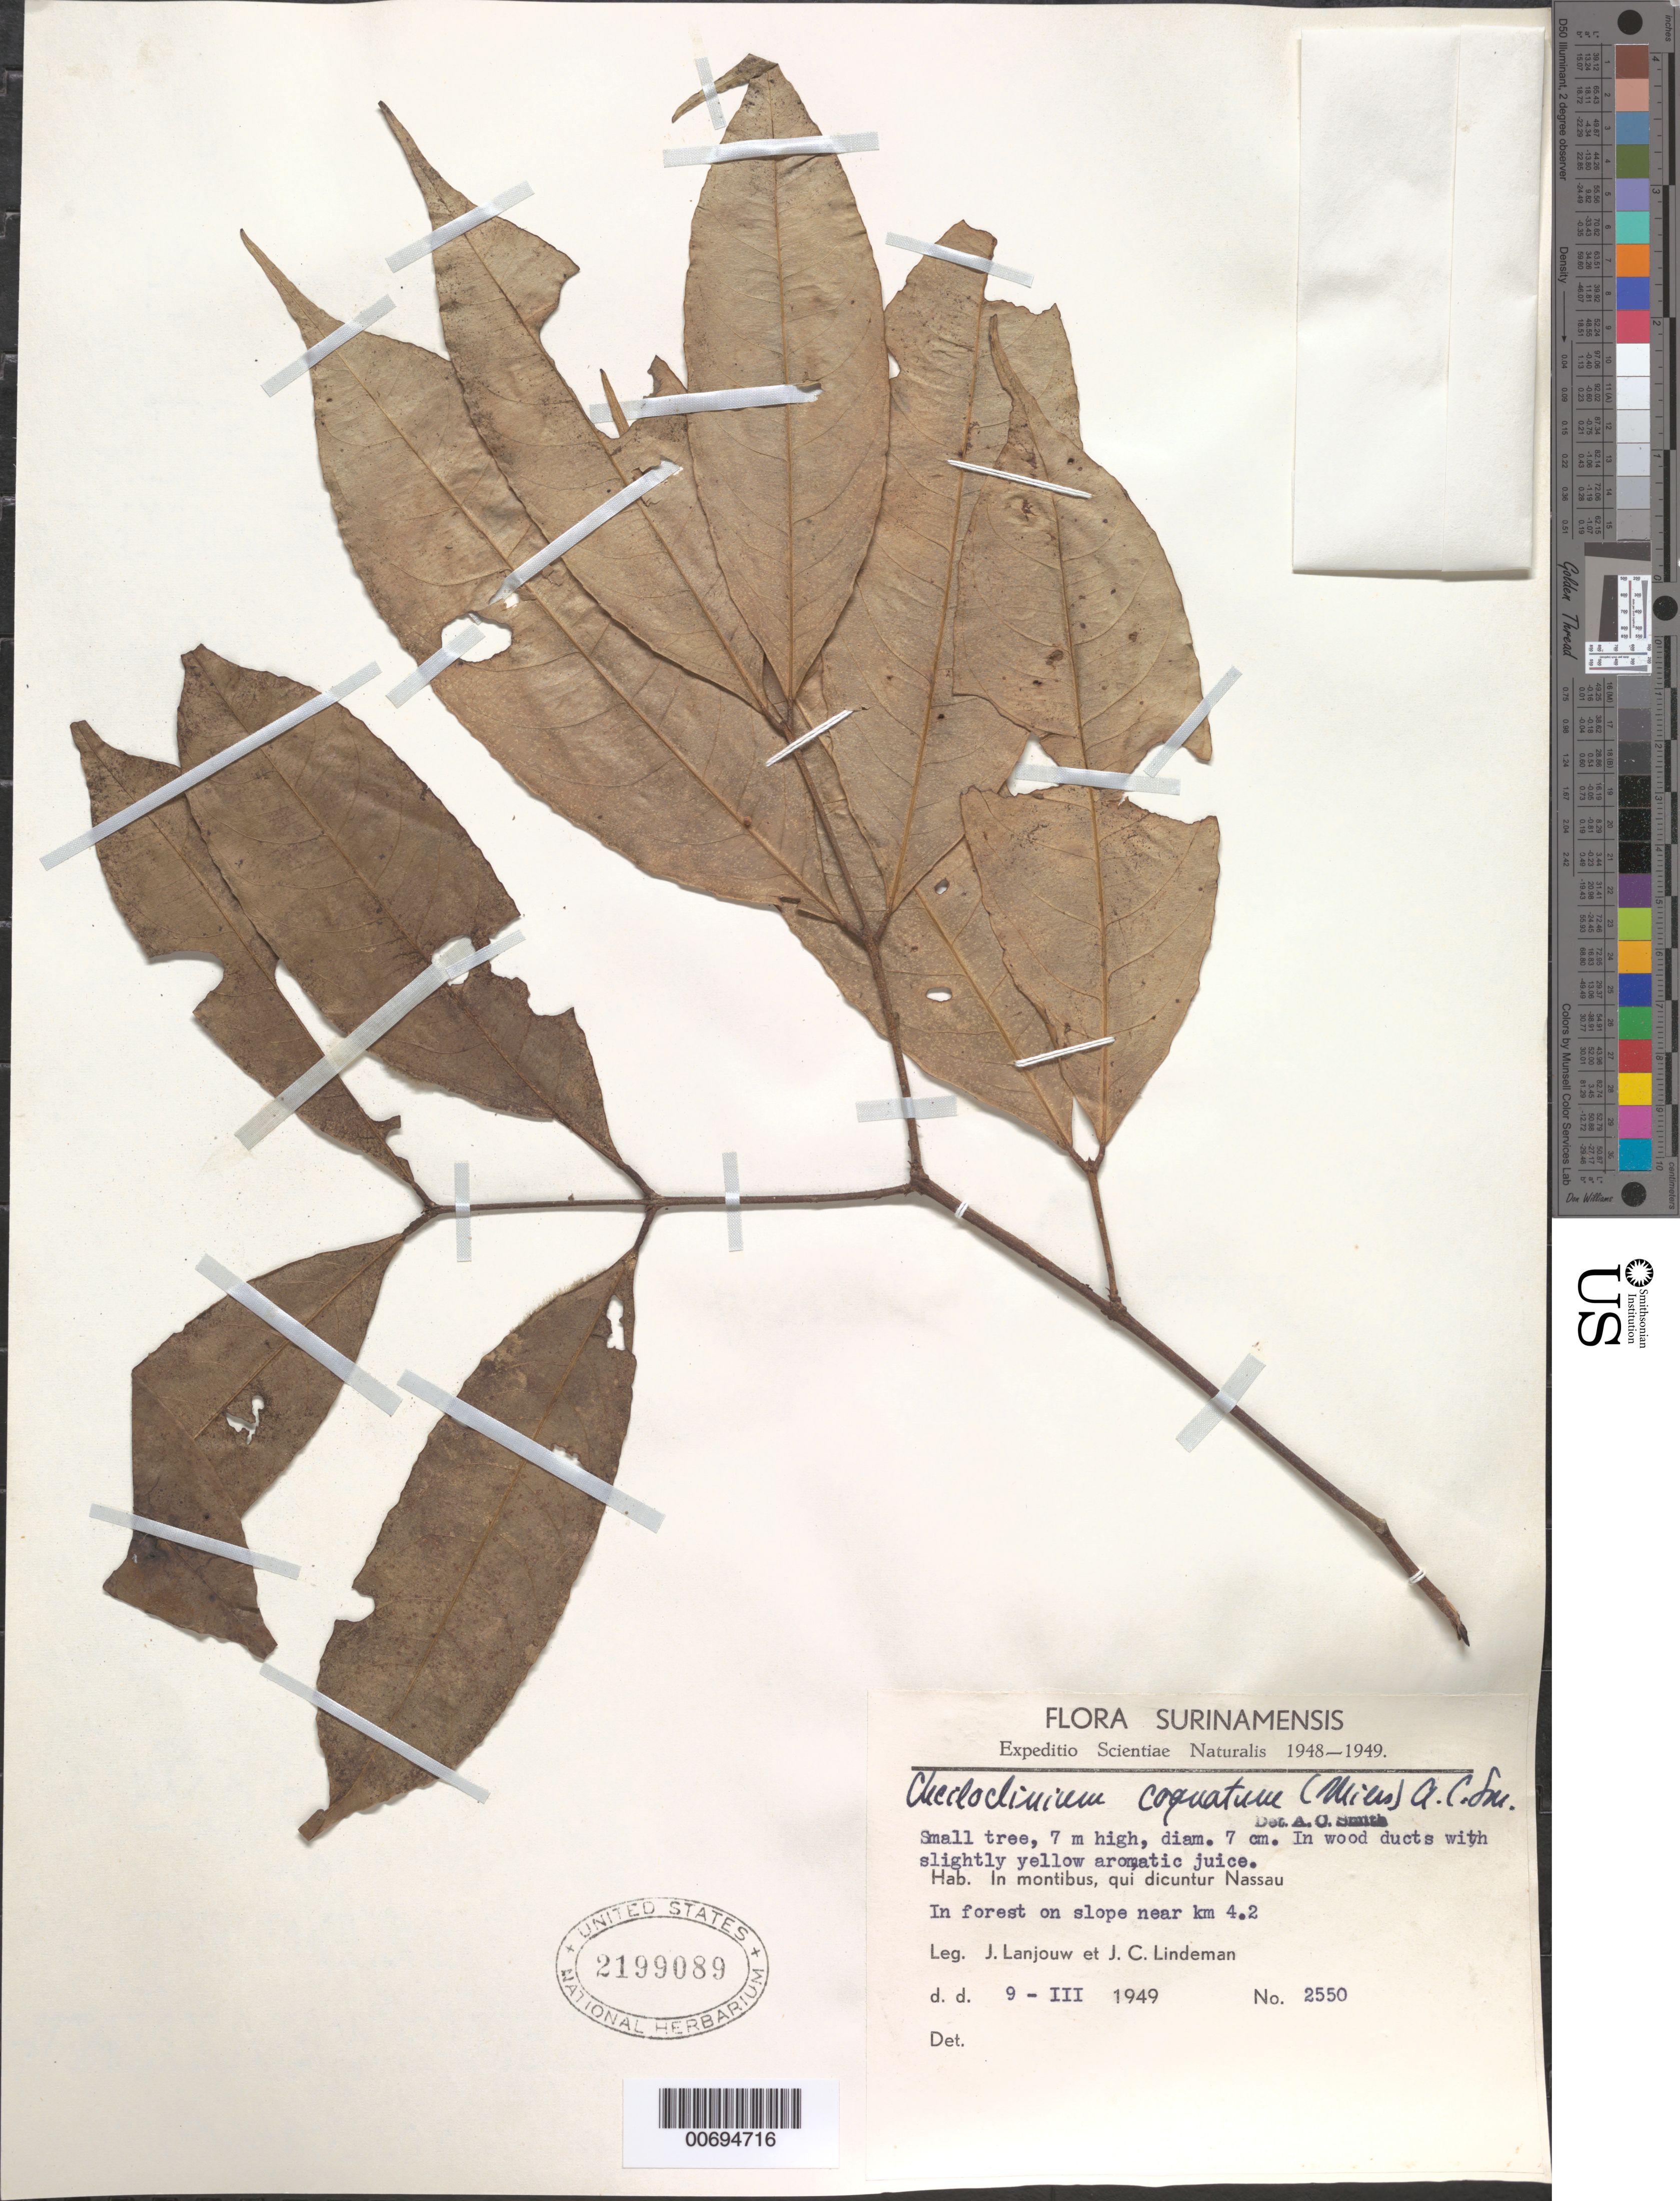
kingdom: Plantae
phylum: Tracheophyta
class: Magnoliopsida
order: Celastrales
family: Celastraceae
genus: Cheiloclinium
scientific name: Cheiloclinium cognatum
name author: (Miers) A.C. Sm.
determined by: Smith, A. C.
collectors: J. Lanjouw & J. C. Lindeman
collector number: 2550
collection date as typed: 9-Mar-49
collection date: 1949-03-09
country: Suriname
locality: Nassau Mts.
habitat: Forest on slope near km. 4.2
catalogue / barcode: US 2199089